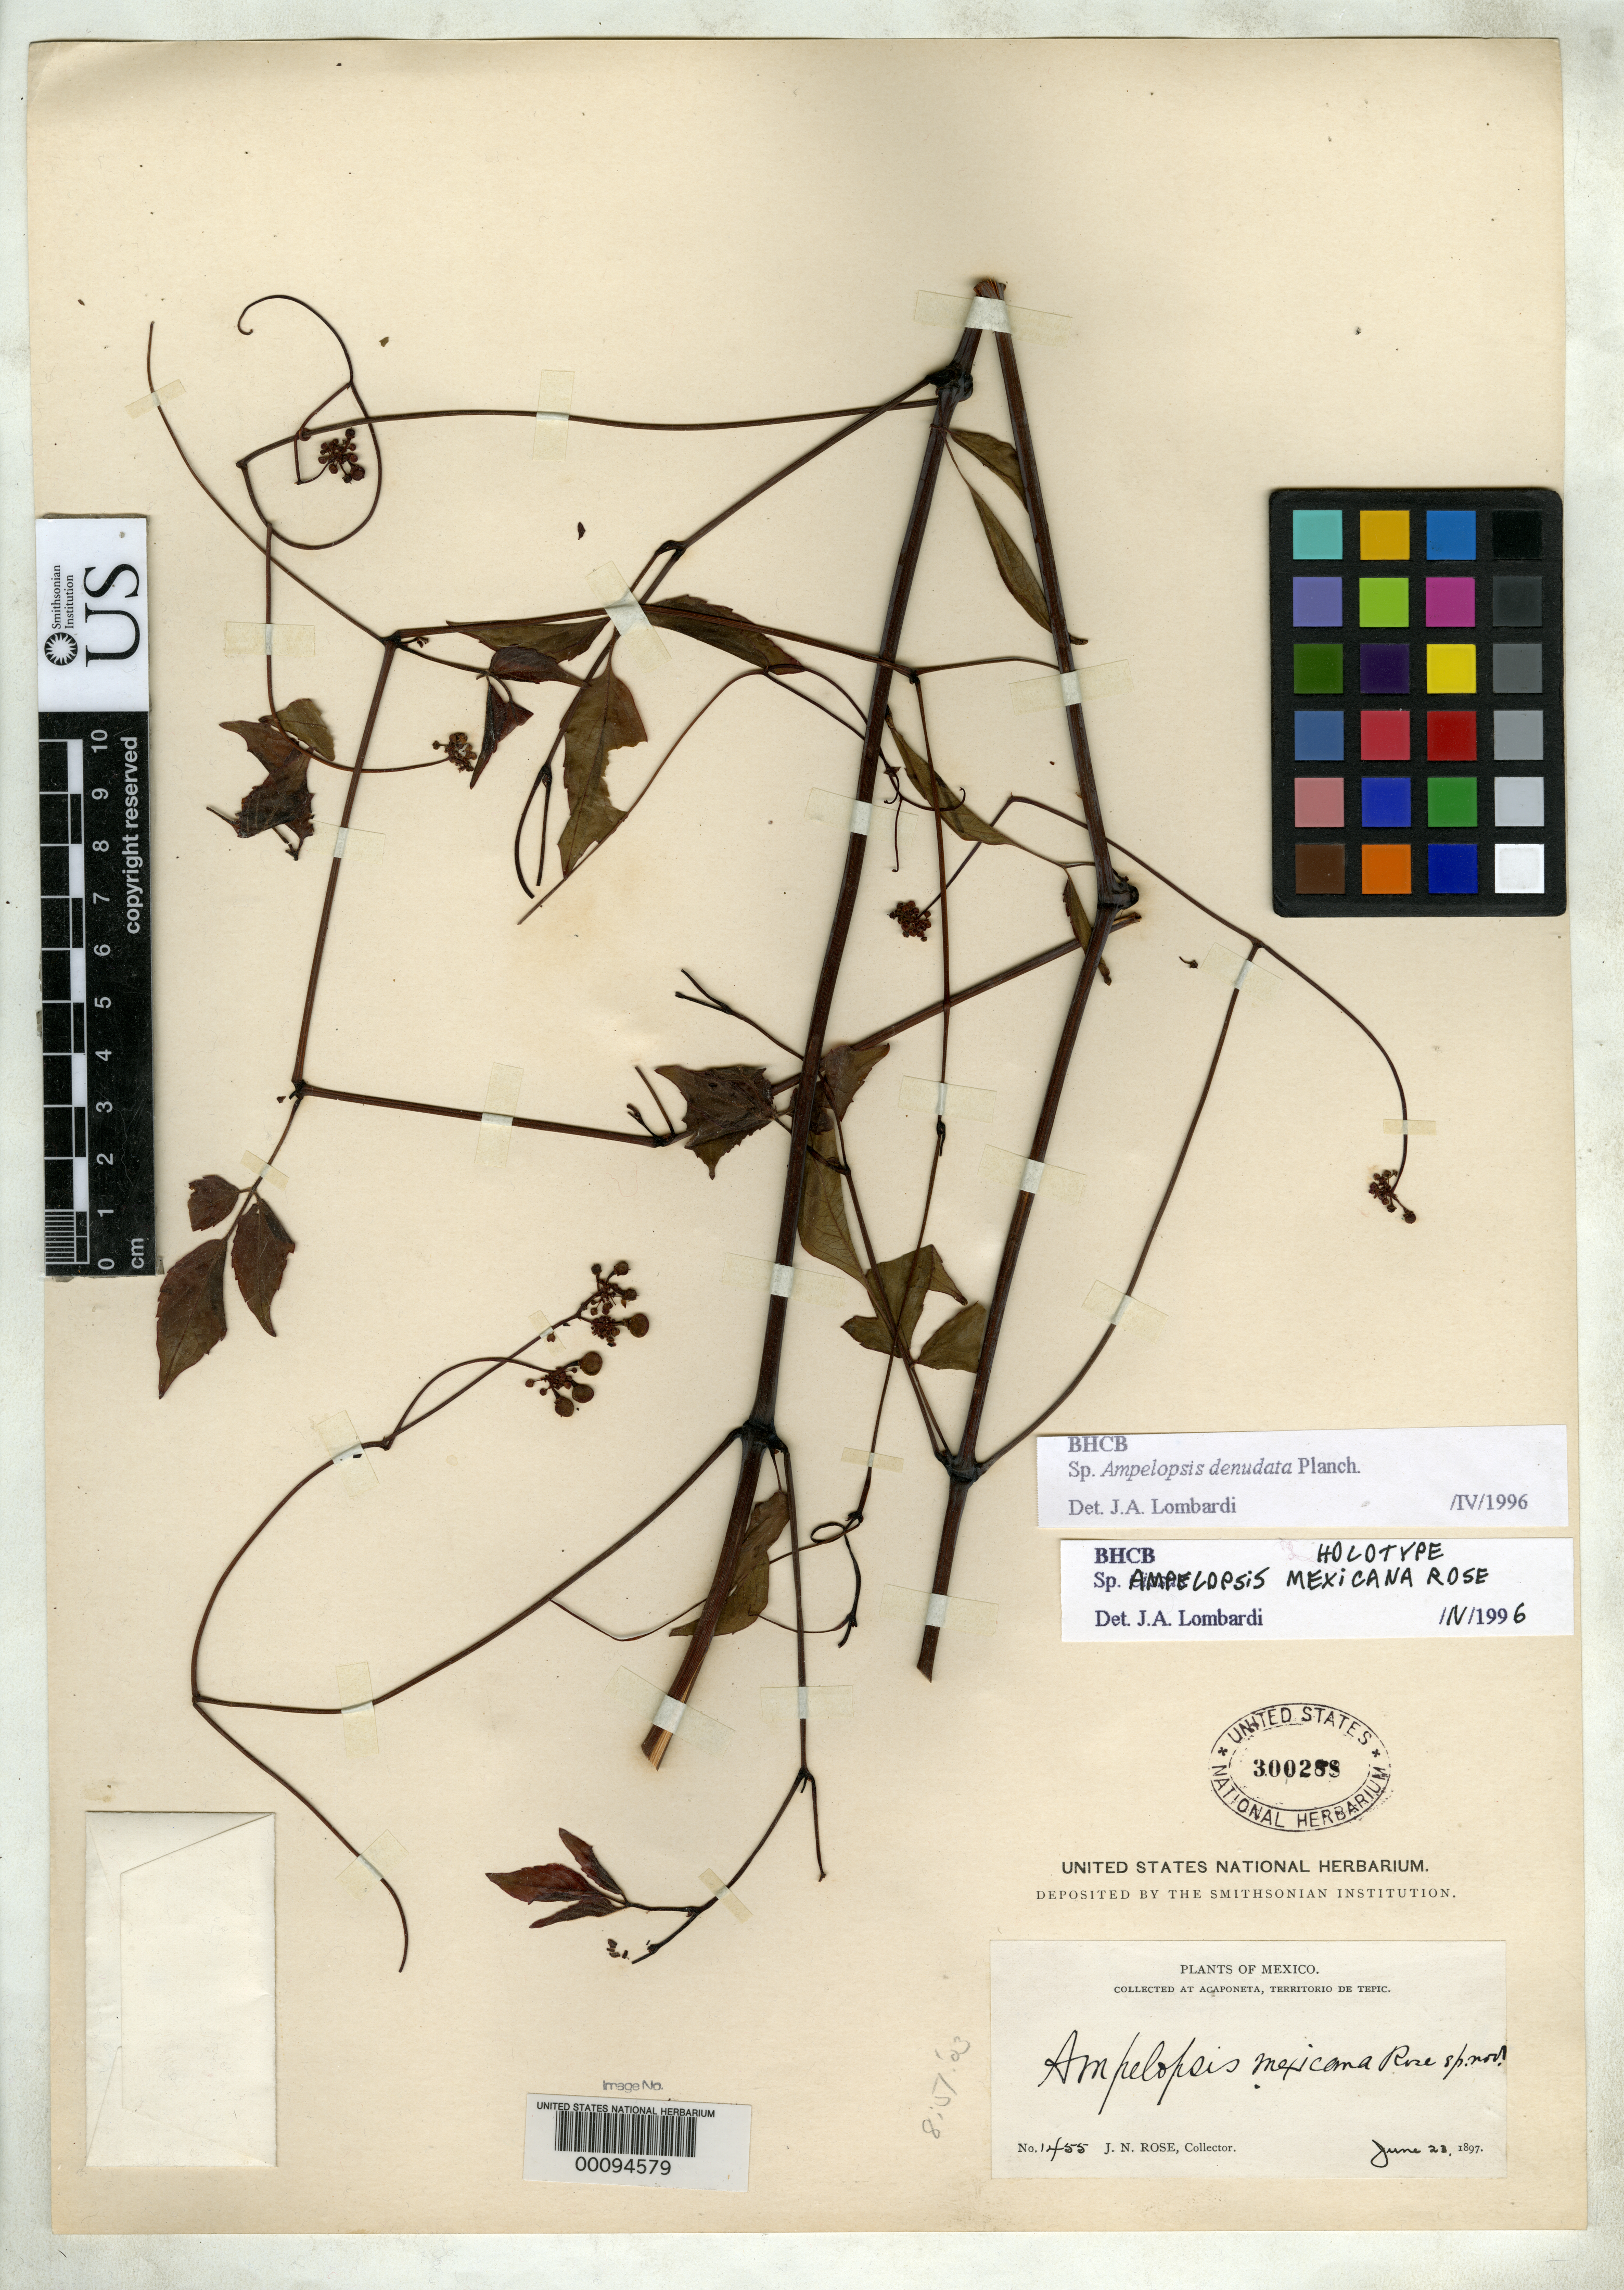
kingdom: Plantae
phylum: Tracheophyta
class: Magnoliopsida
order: Vitales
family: Vitaceae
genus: Ampelopsis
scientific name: Ampelopsis mexicana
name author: Rose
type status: Holotype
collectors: J. N. Rose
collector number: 1455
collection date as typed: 23 Jun 1897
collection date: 1897-06-23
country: Mexico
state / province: Nayarit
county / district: Tepic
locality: Acaponeta, Terr. de Tepic.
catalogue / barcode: US 300288